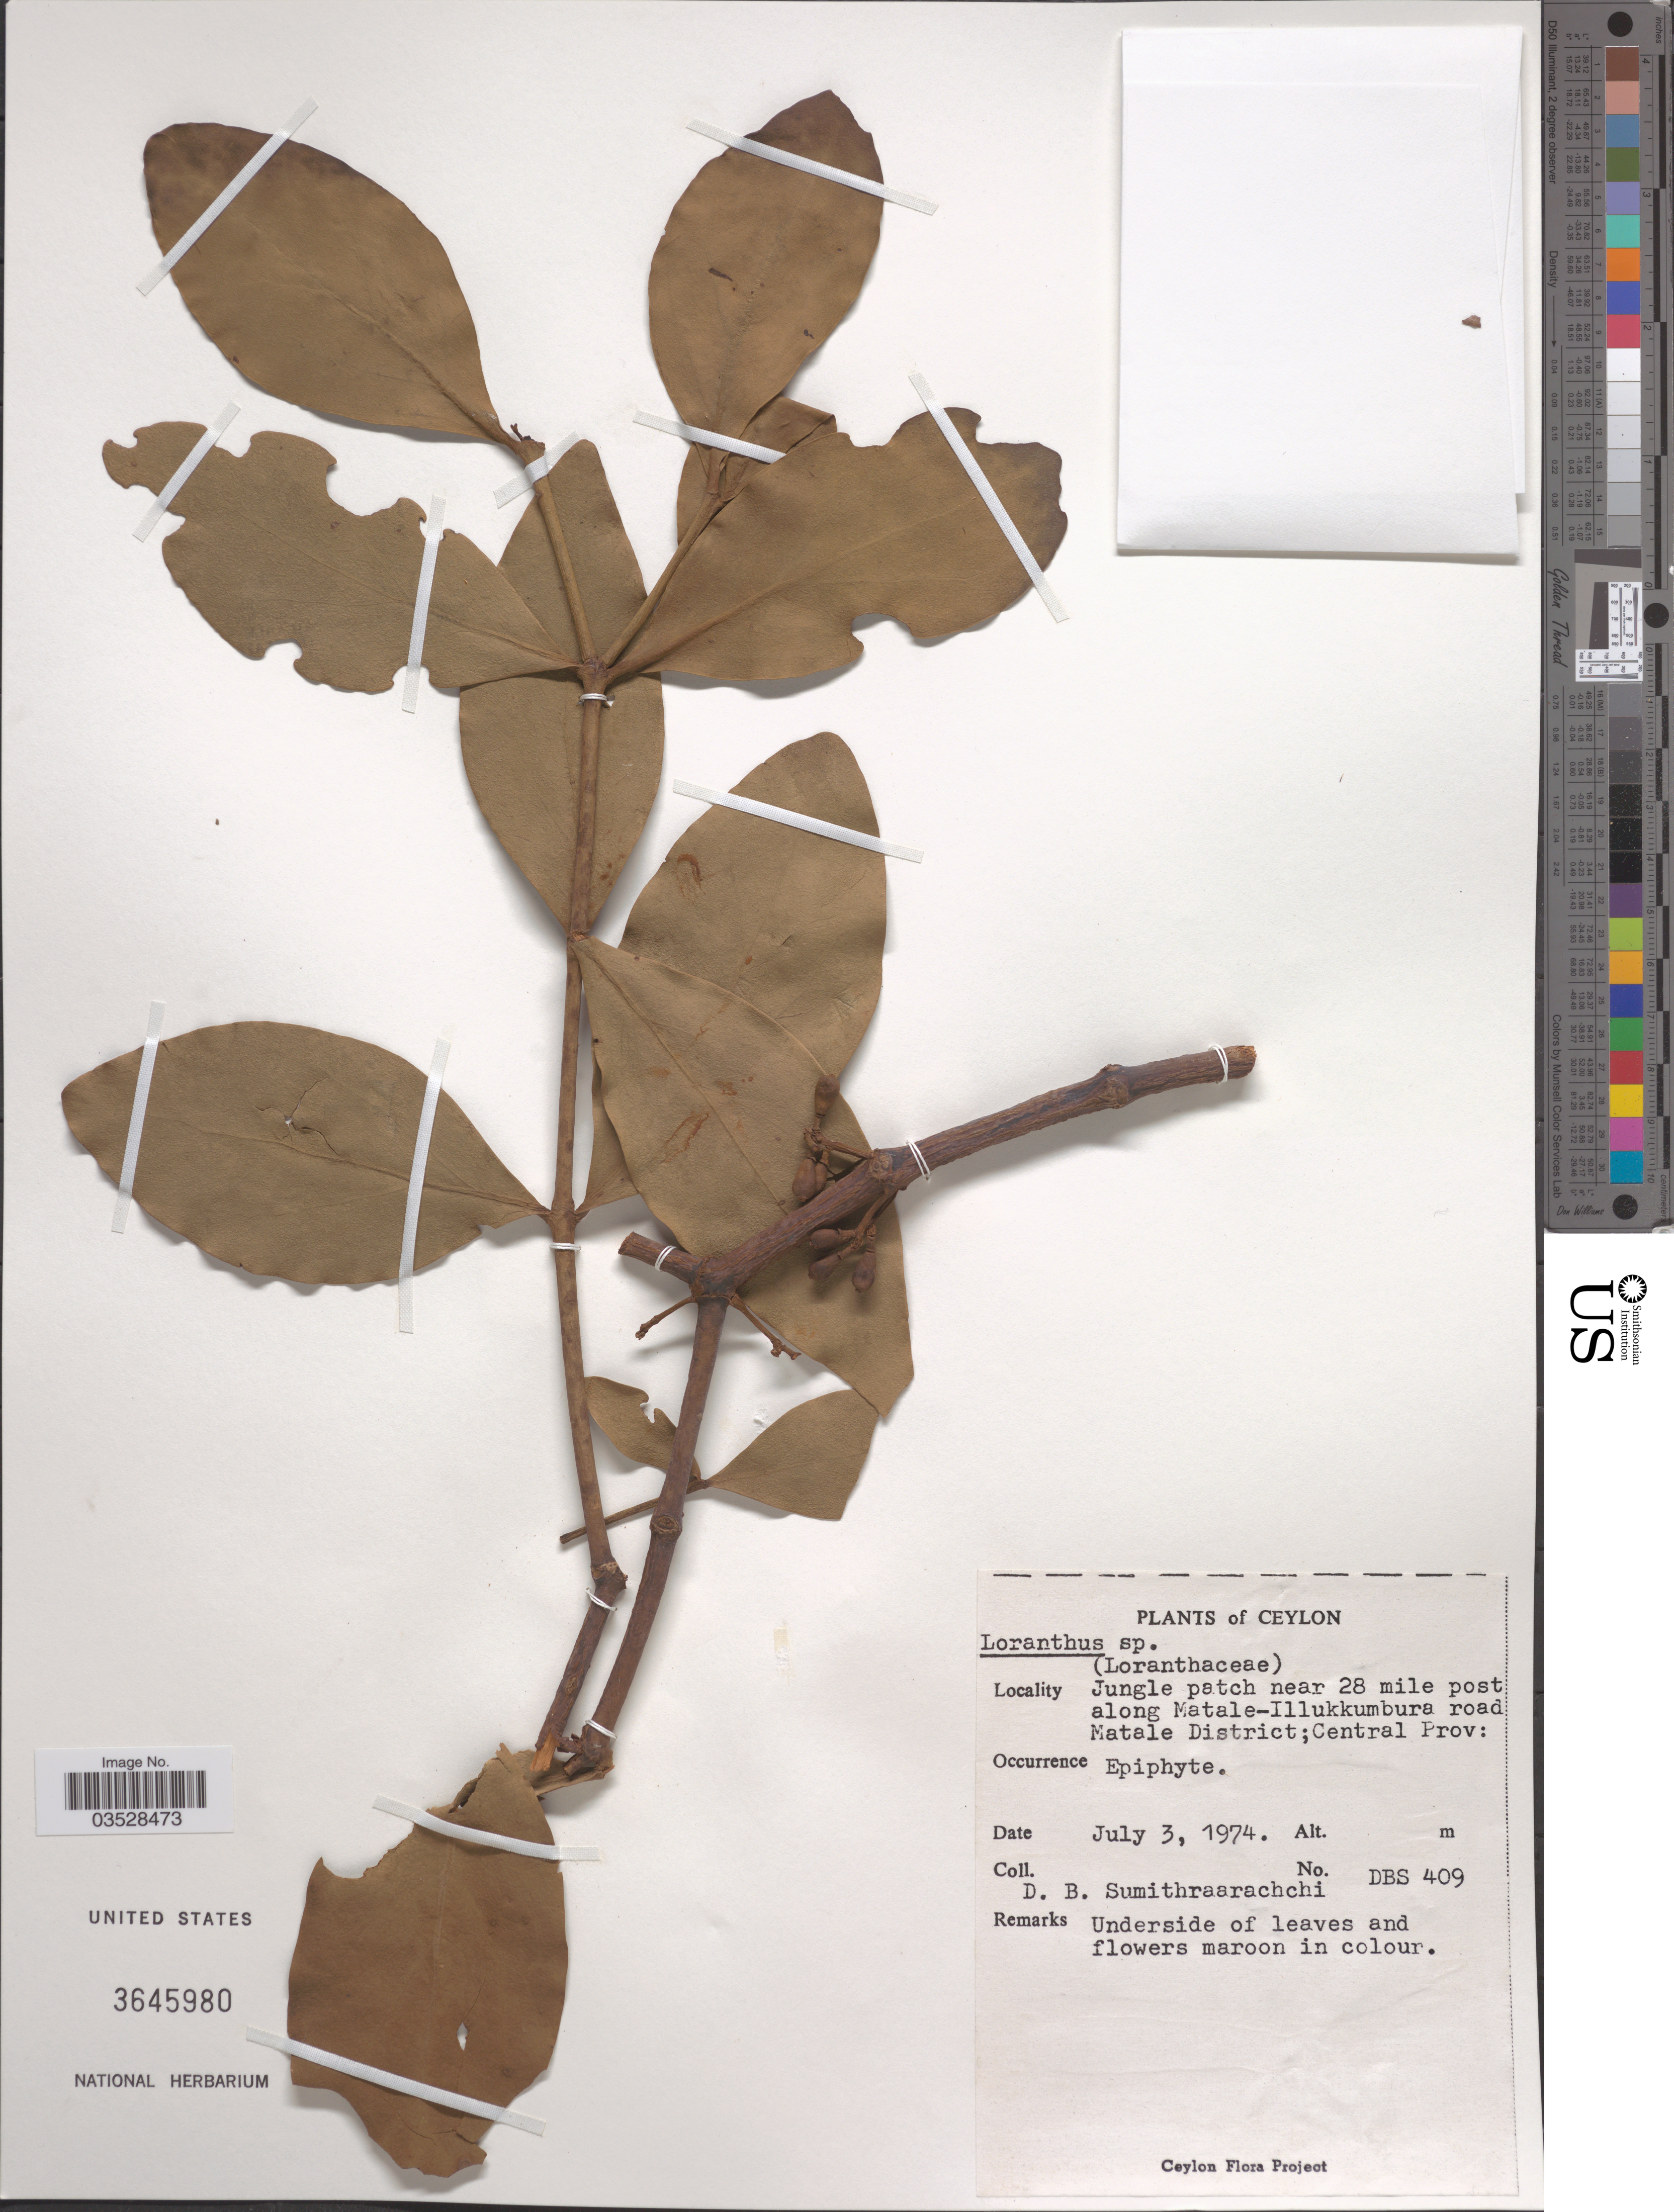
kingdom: Plantae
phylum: Tracheophyta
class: Magnoliopsida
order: Santalales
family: Loranthaceae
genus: Loranthus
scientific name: Loranthus sp.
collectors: D. B. Sumithraarachchi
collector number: DBS 409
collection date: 1974-07-03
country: Sri Lanka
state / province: Central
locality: Ceylon. Jungle patch near 28 mile post along Matale-Illukkumbura road. Matale District.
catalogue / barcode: US 3645980